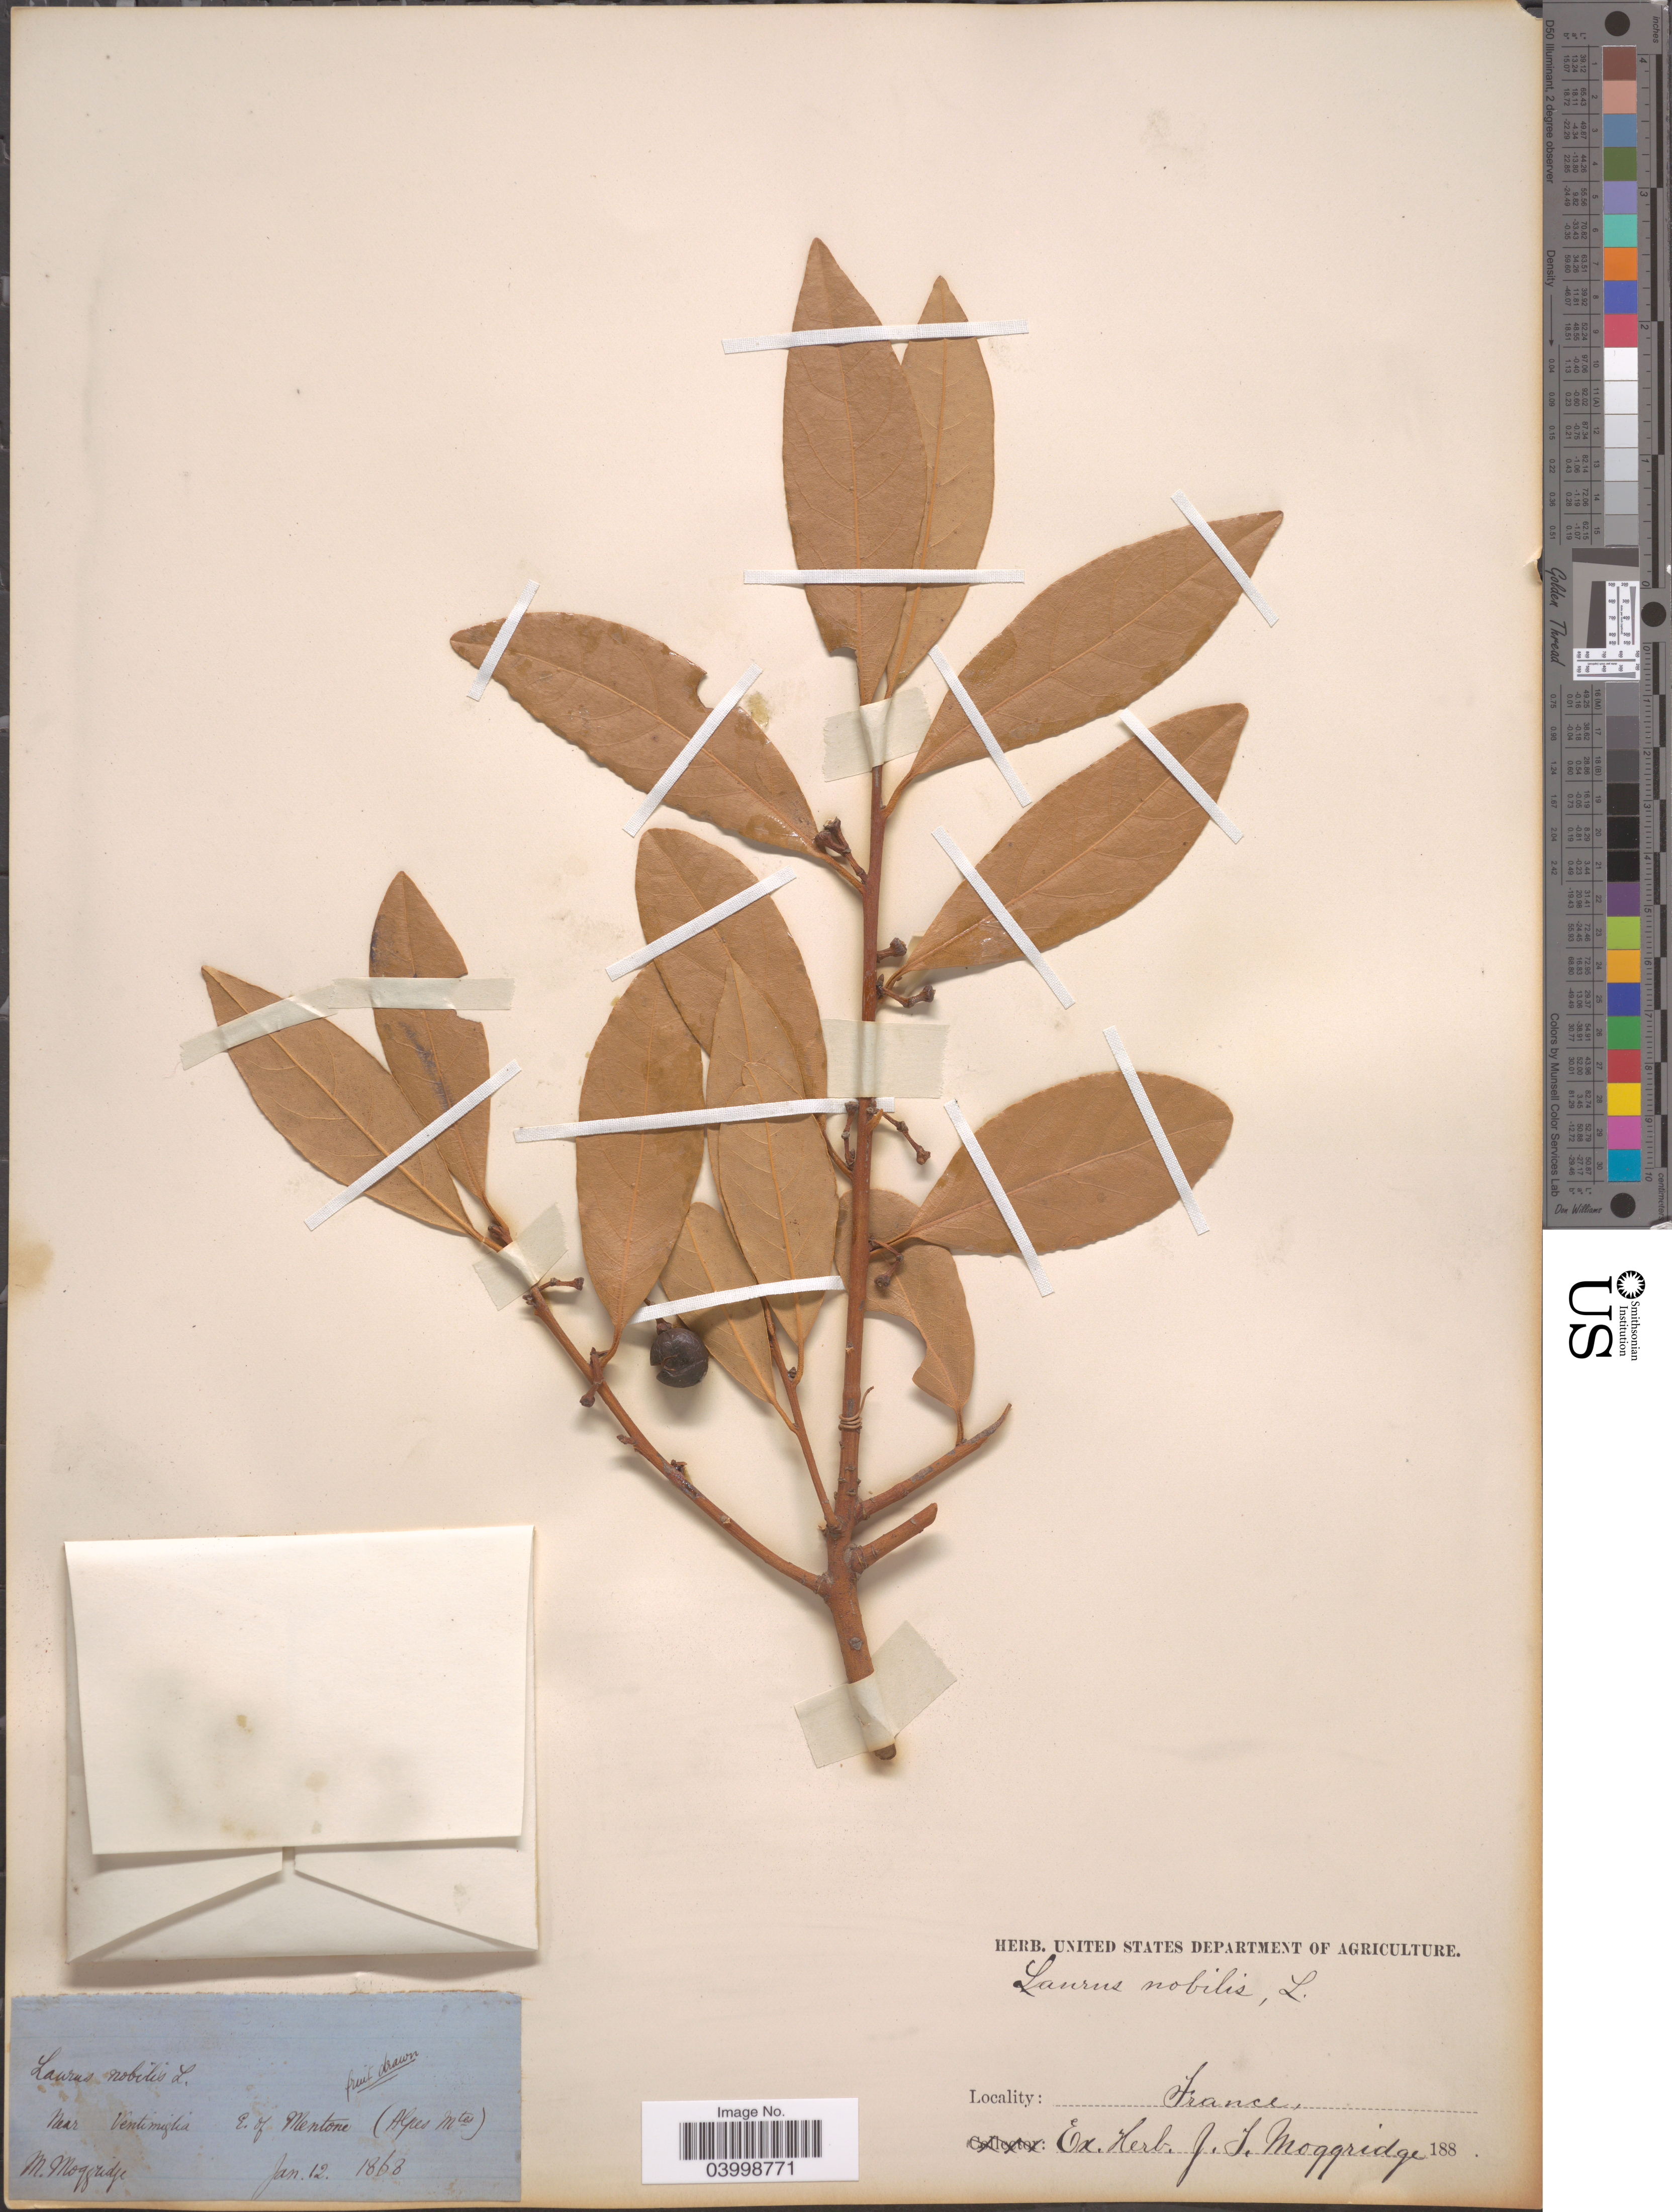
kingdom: Plantae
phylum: Tracheophyta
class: Magnoliopsida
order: Laurales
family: Lauraceae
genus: Laurus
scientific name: Laurus nobilis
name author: L.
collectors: M. Moggridge & J. T. Moggridge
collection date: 1868-01-12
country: France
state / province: Provence-Alpes-Côte d'Azur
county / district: Alpes-Maritimes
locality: Near Ventimiglia. E. of Mentone (Alpes Mts).